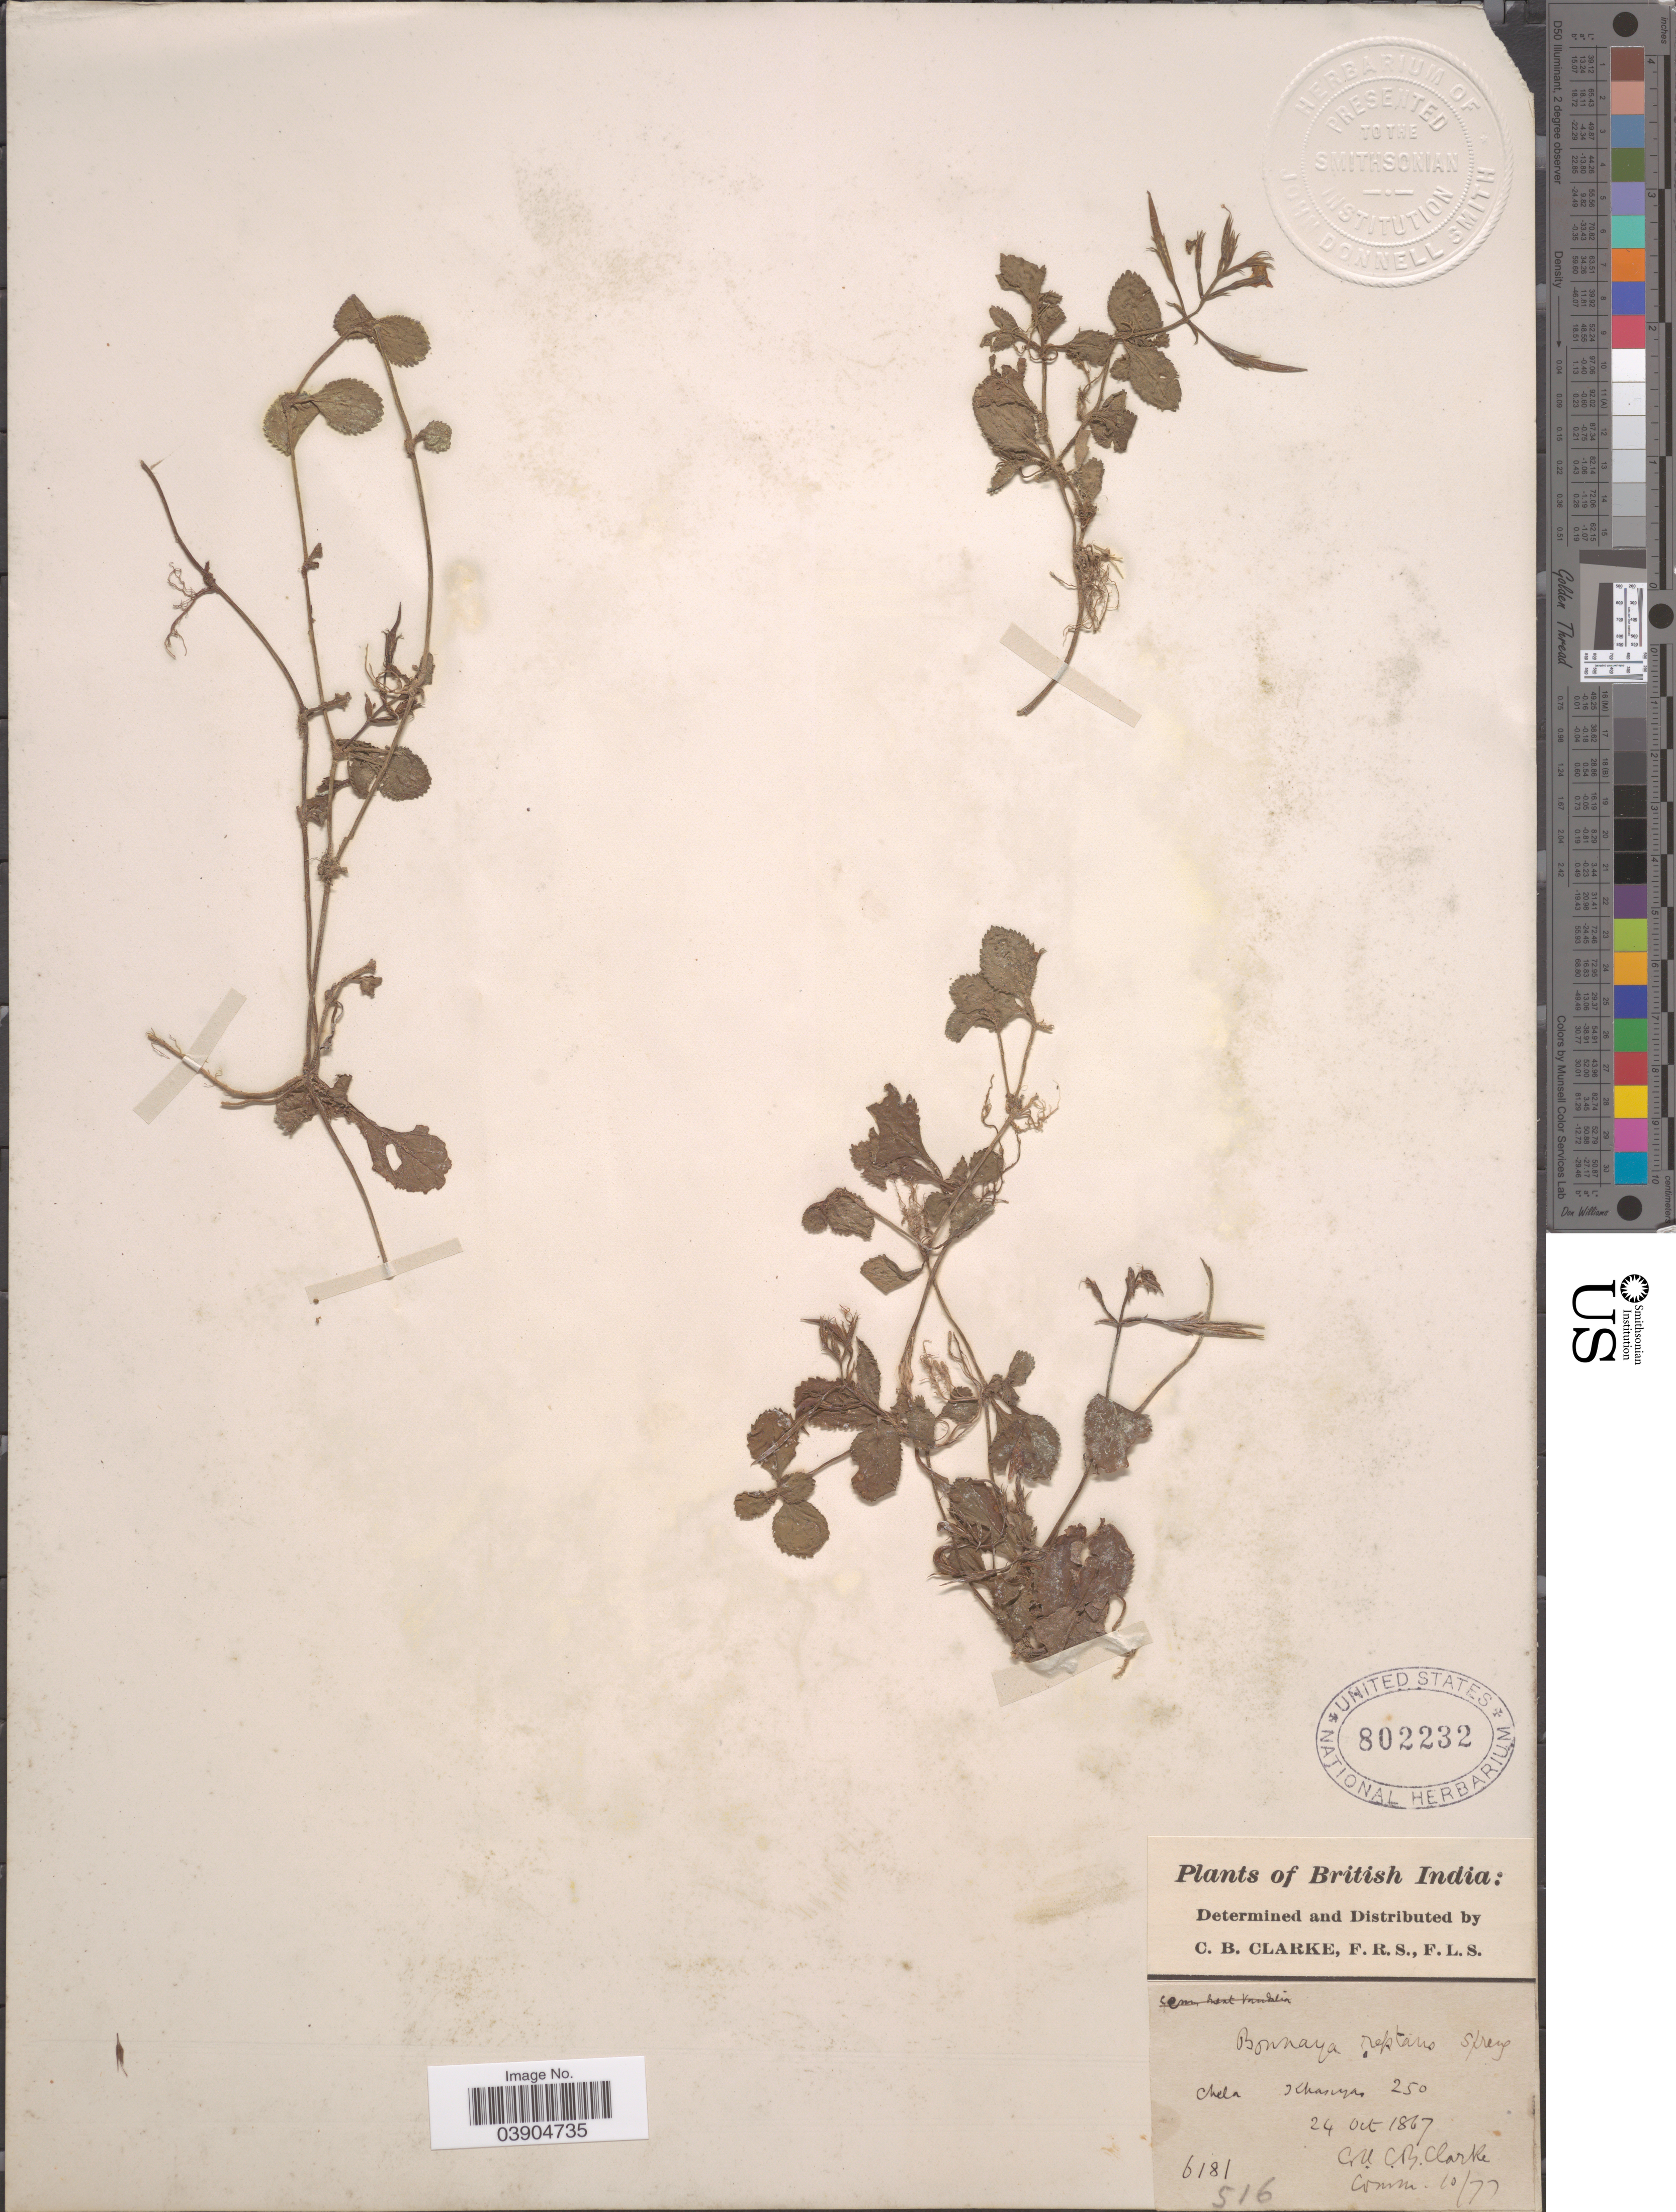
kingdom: Plantae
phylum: Tracheophyta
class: Magnoliopsida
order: Lamiales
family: Linderniaceae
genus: Lindernia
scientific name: Lindernia reptans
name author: (Spreng.) F. Muell.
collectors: C. B. Clarke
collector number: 6181/516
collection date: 1867-10-24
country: India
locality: British India. Chela, Khasiya.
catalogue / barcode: US 802232